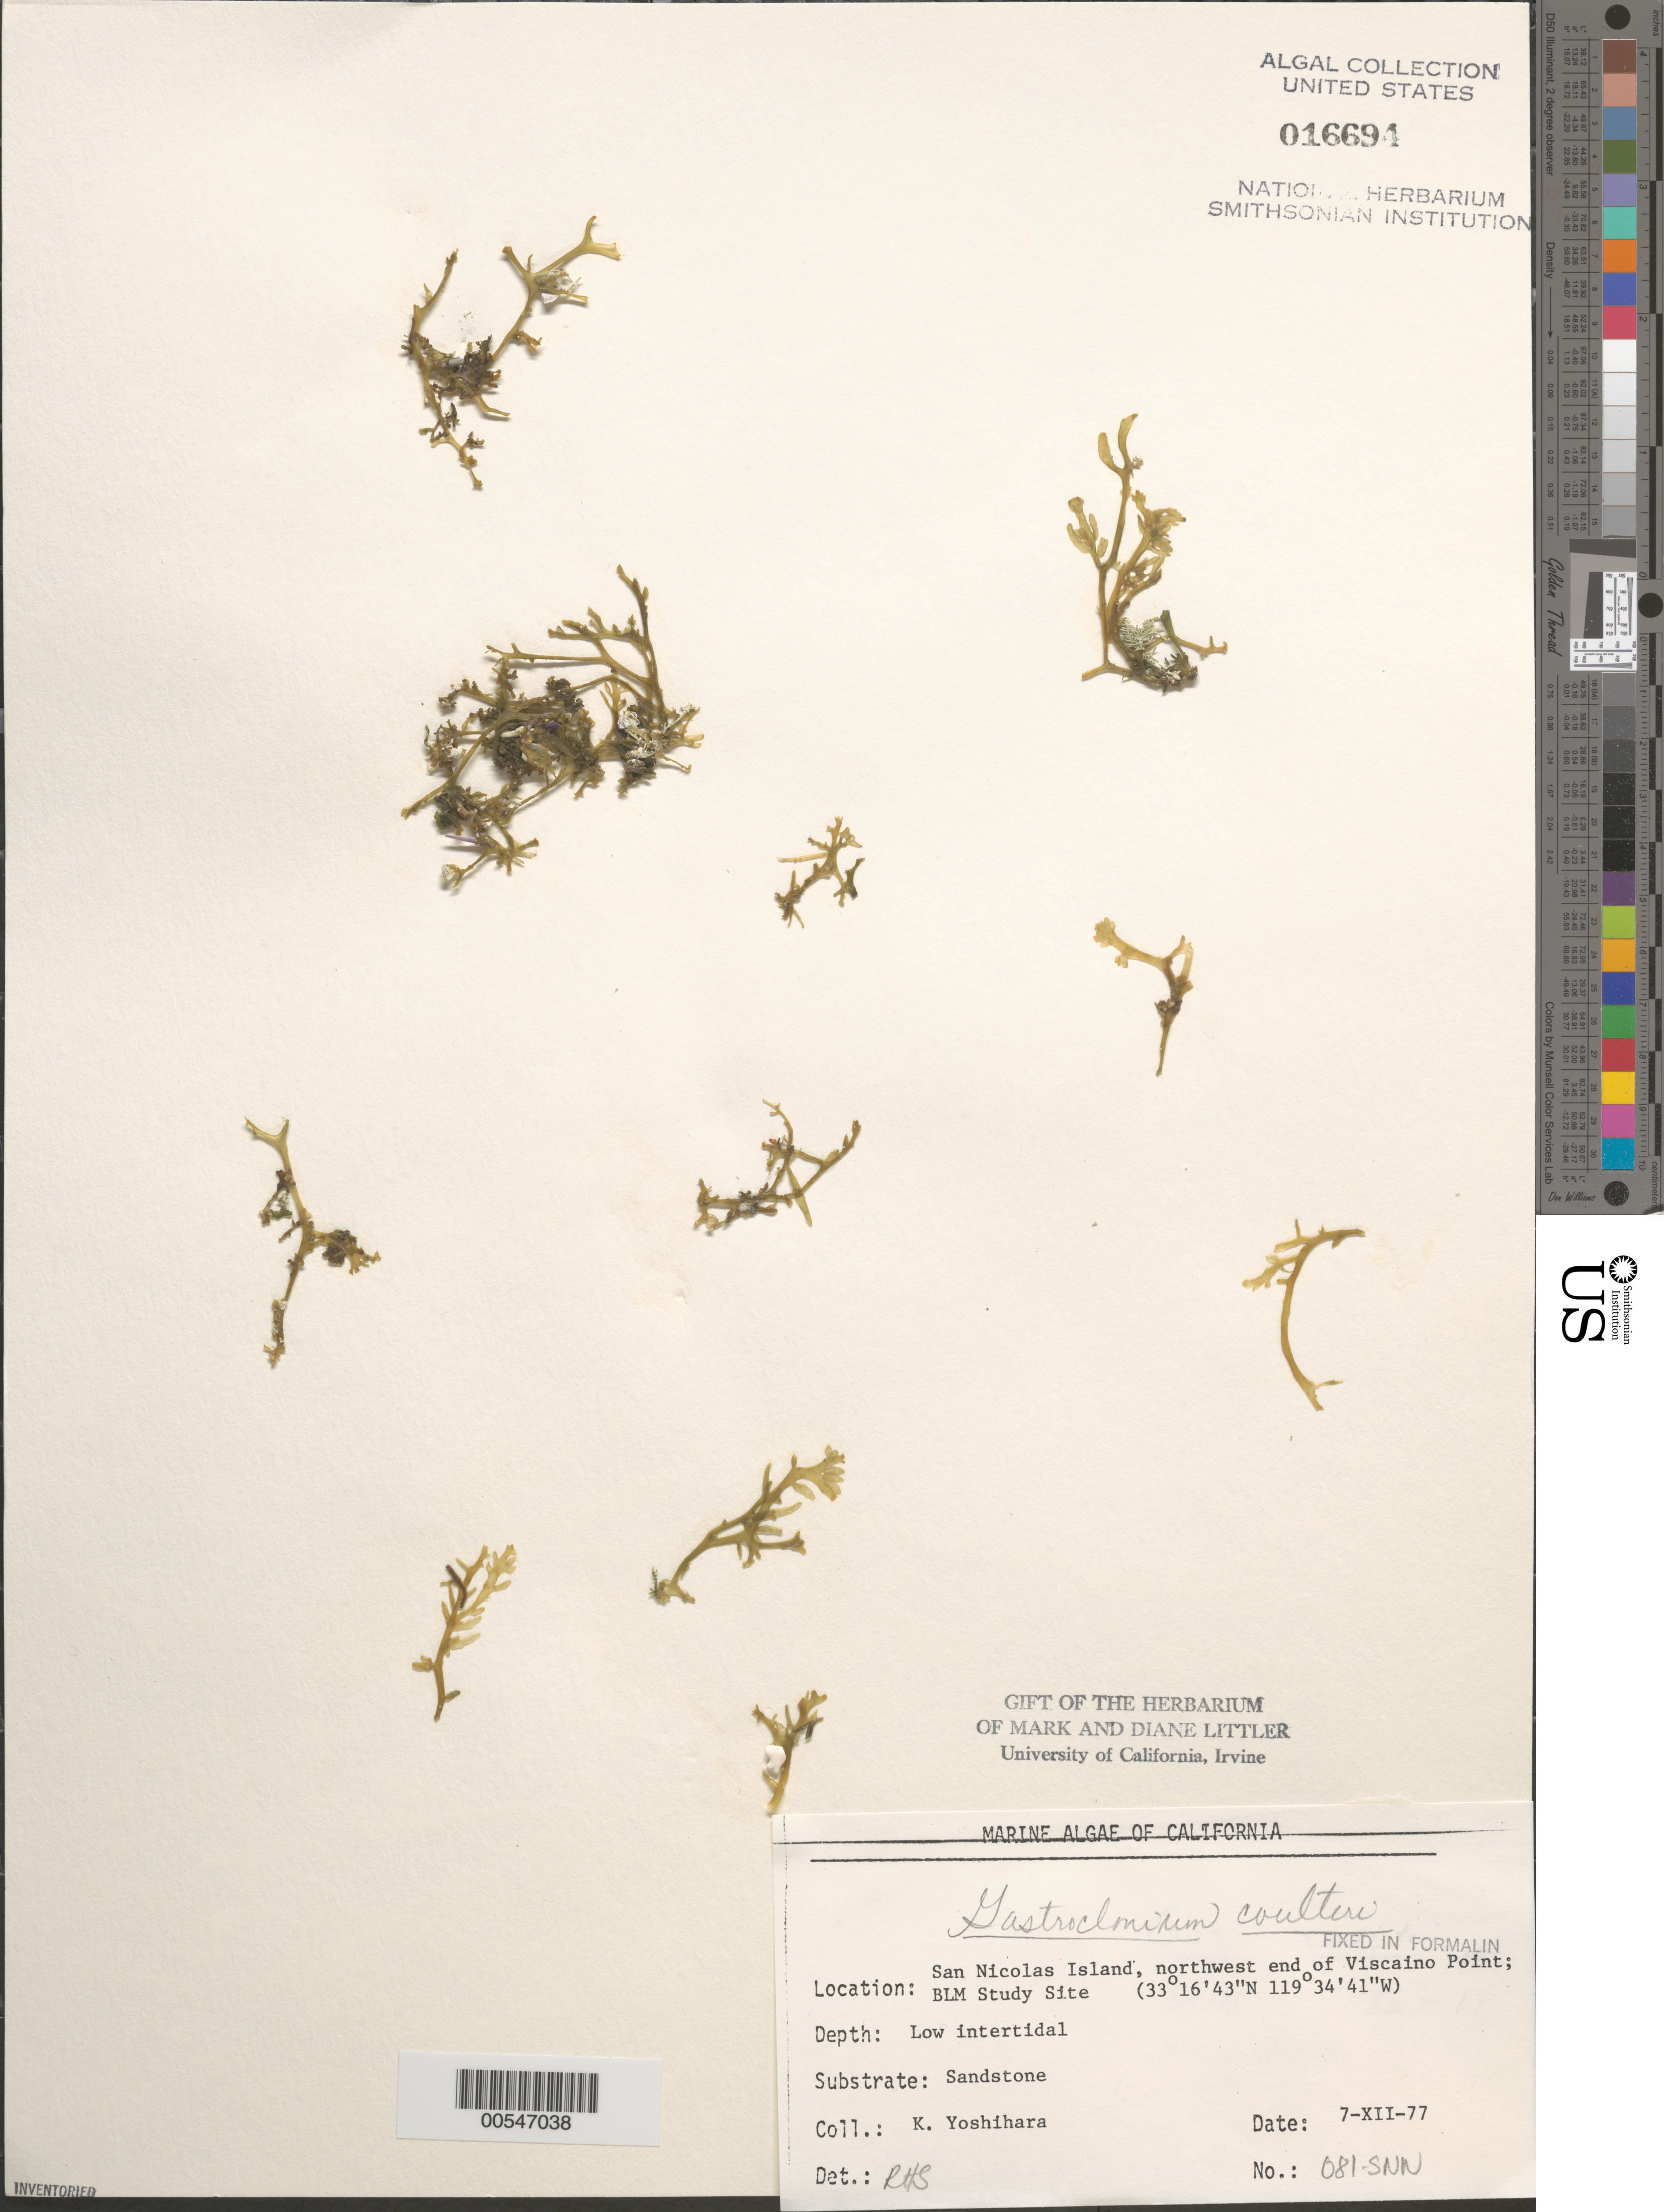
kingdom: Plantae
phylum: Rhodophyta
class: Florideophyceae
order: Rhodymeniales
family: Champiaceae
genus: Neogastroclonium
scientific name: Neogastroclonium subarticulatum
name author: (Turner) L. Le Gall et al.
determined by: Algae name updating Project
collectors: K. Yoshihara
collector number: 081-snn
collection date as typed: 07 Dec 1977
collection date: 1977-12-07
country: United States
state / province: California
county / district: Ventura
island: San Nicolas Island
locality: Viscaino Point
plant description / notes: BLM-SOCALBIGHT Rocky Intertidal Survey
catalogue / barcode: US 16694